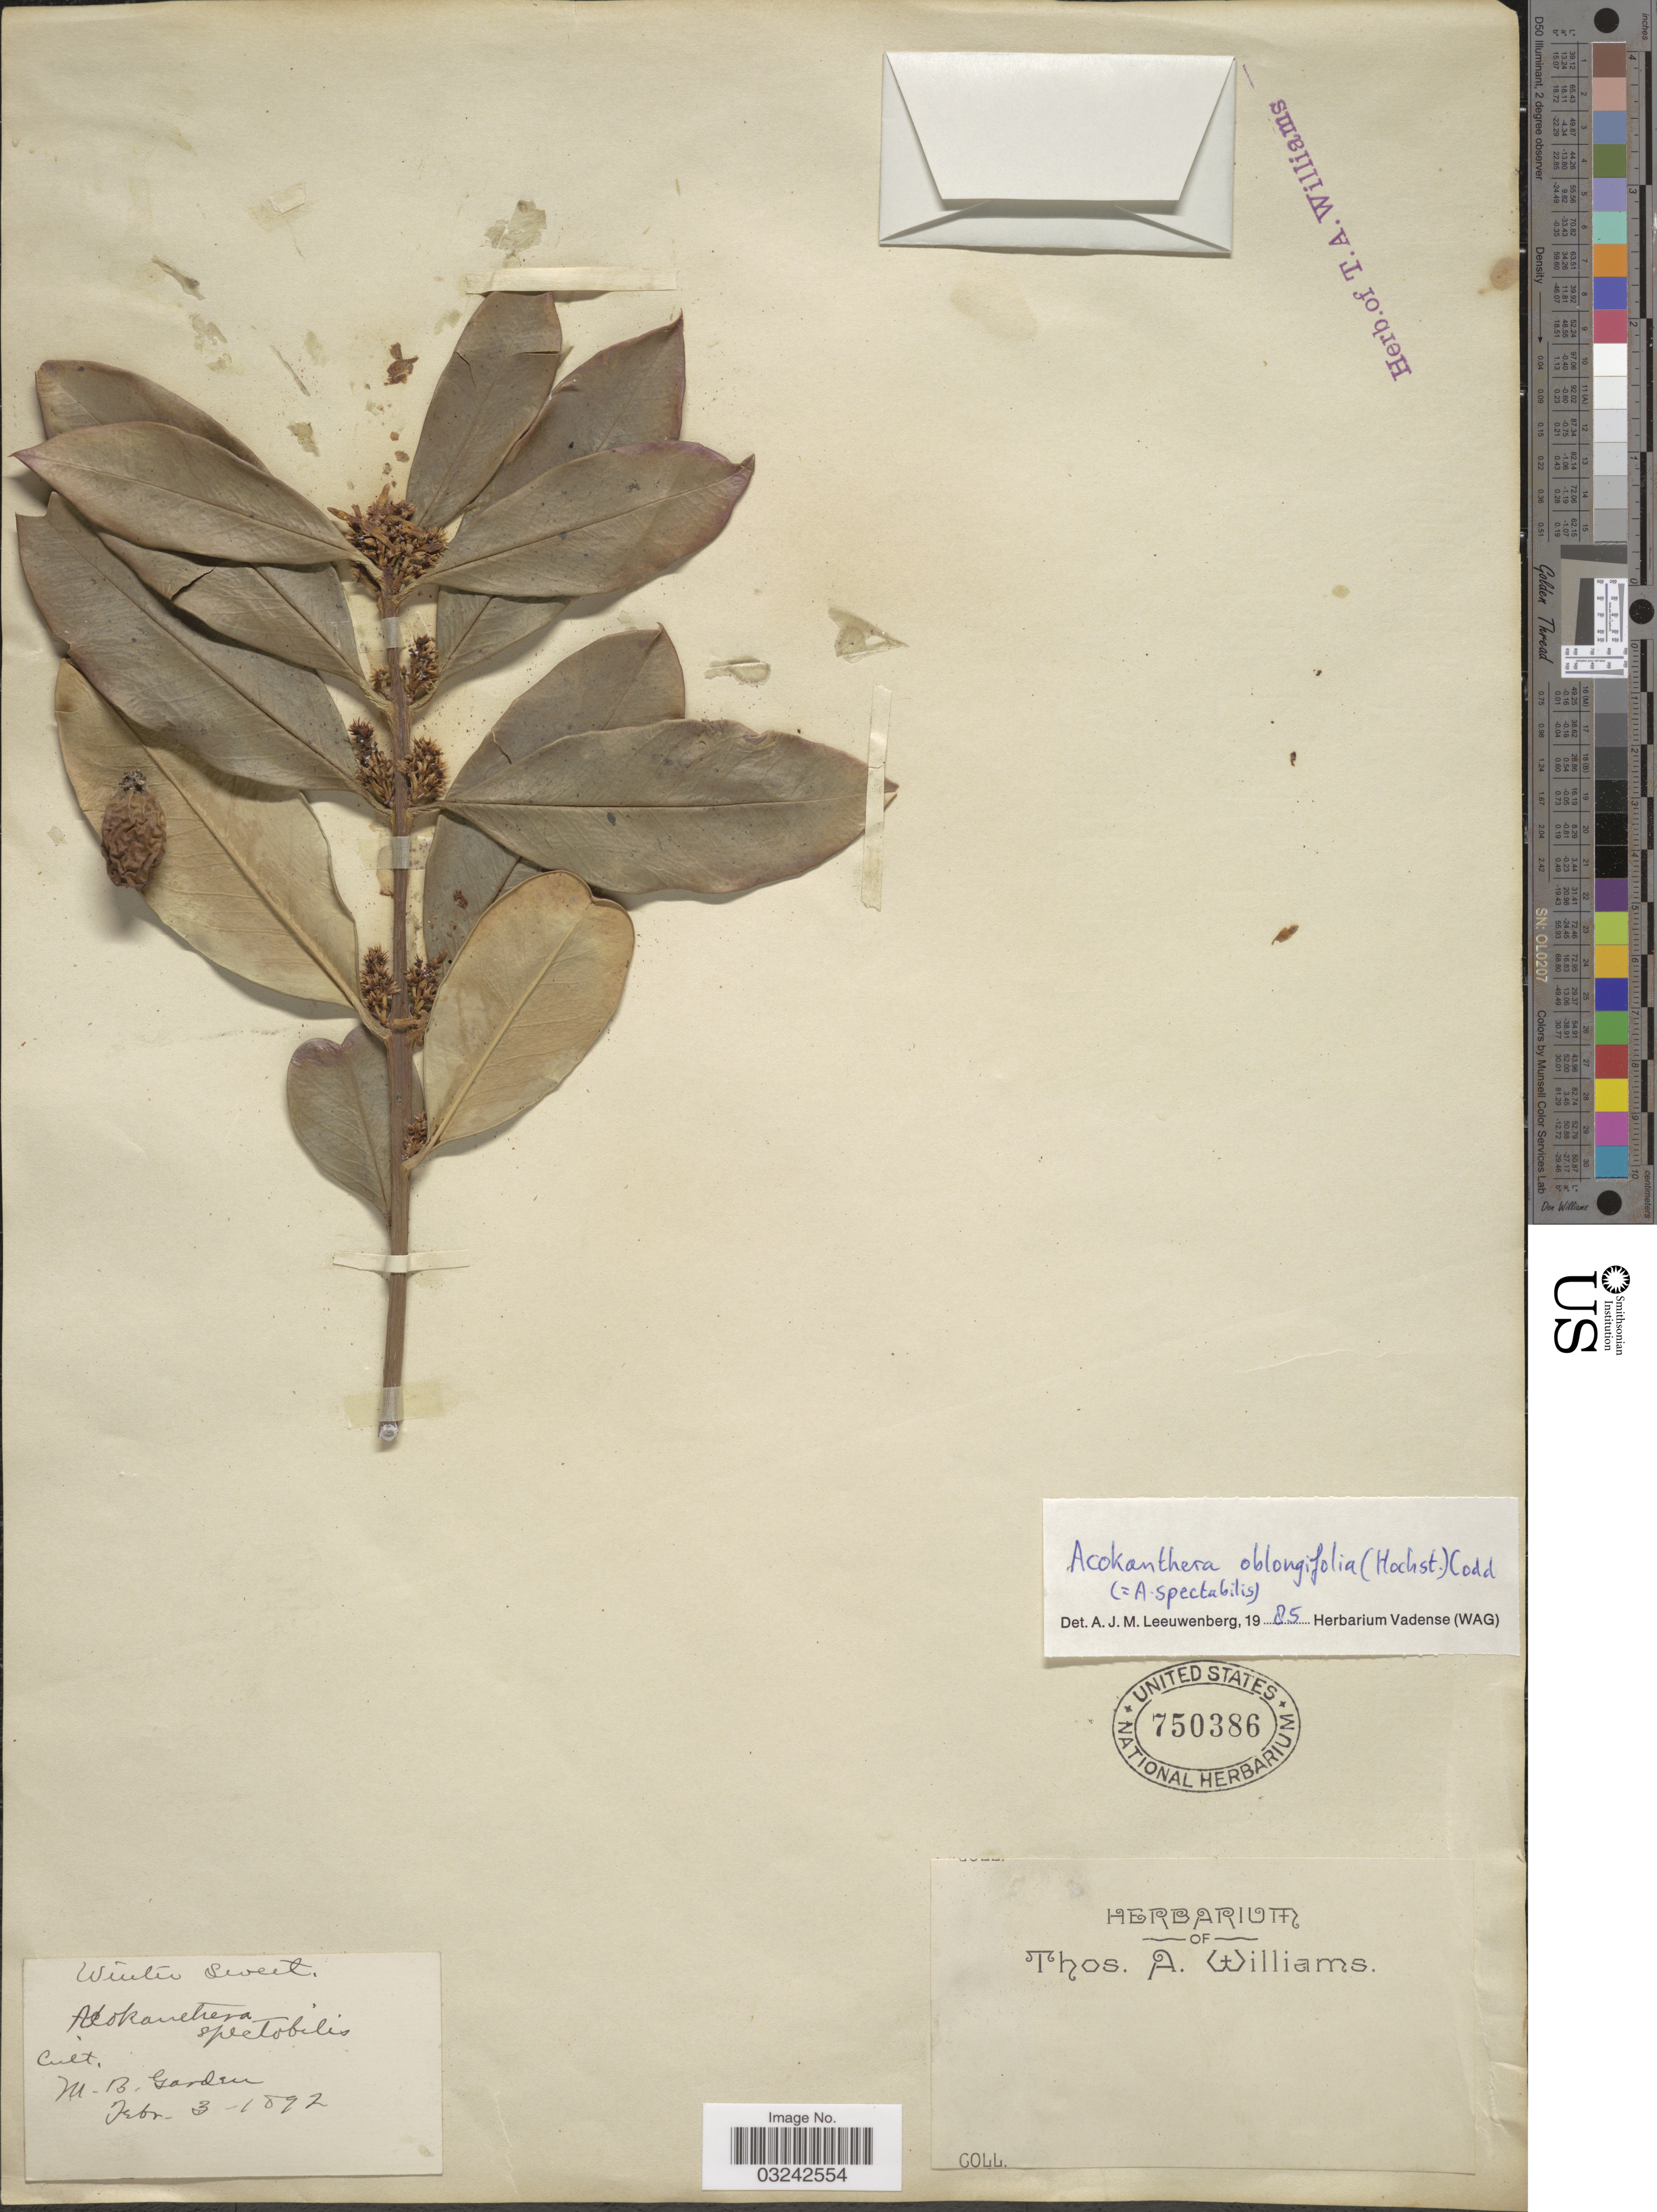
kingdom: Plantae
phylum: Tracheophyta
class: Magnoliopsida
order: Gentianales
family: Apocynaceae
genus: Acokanthera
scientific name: Acokanthera oblongifolia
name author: (Hochst.) Codd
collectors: T. A. Williams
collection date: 1892-02-03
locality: M. B. Garden.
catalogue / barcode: US 750386